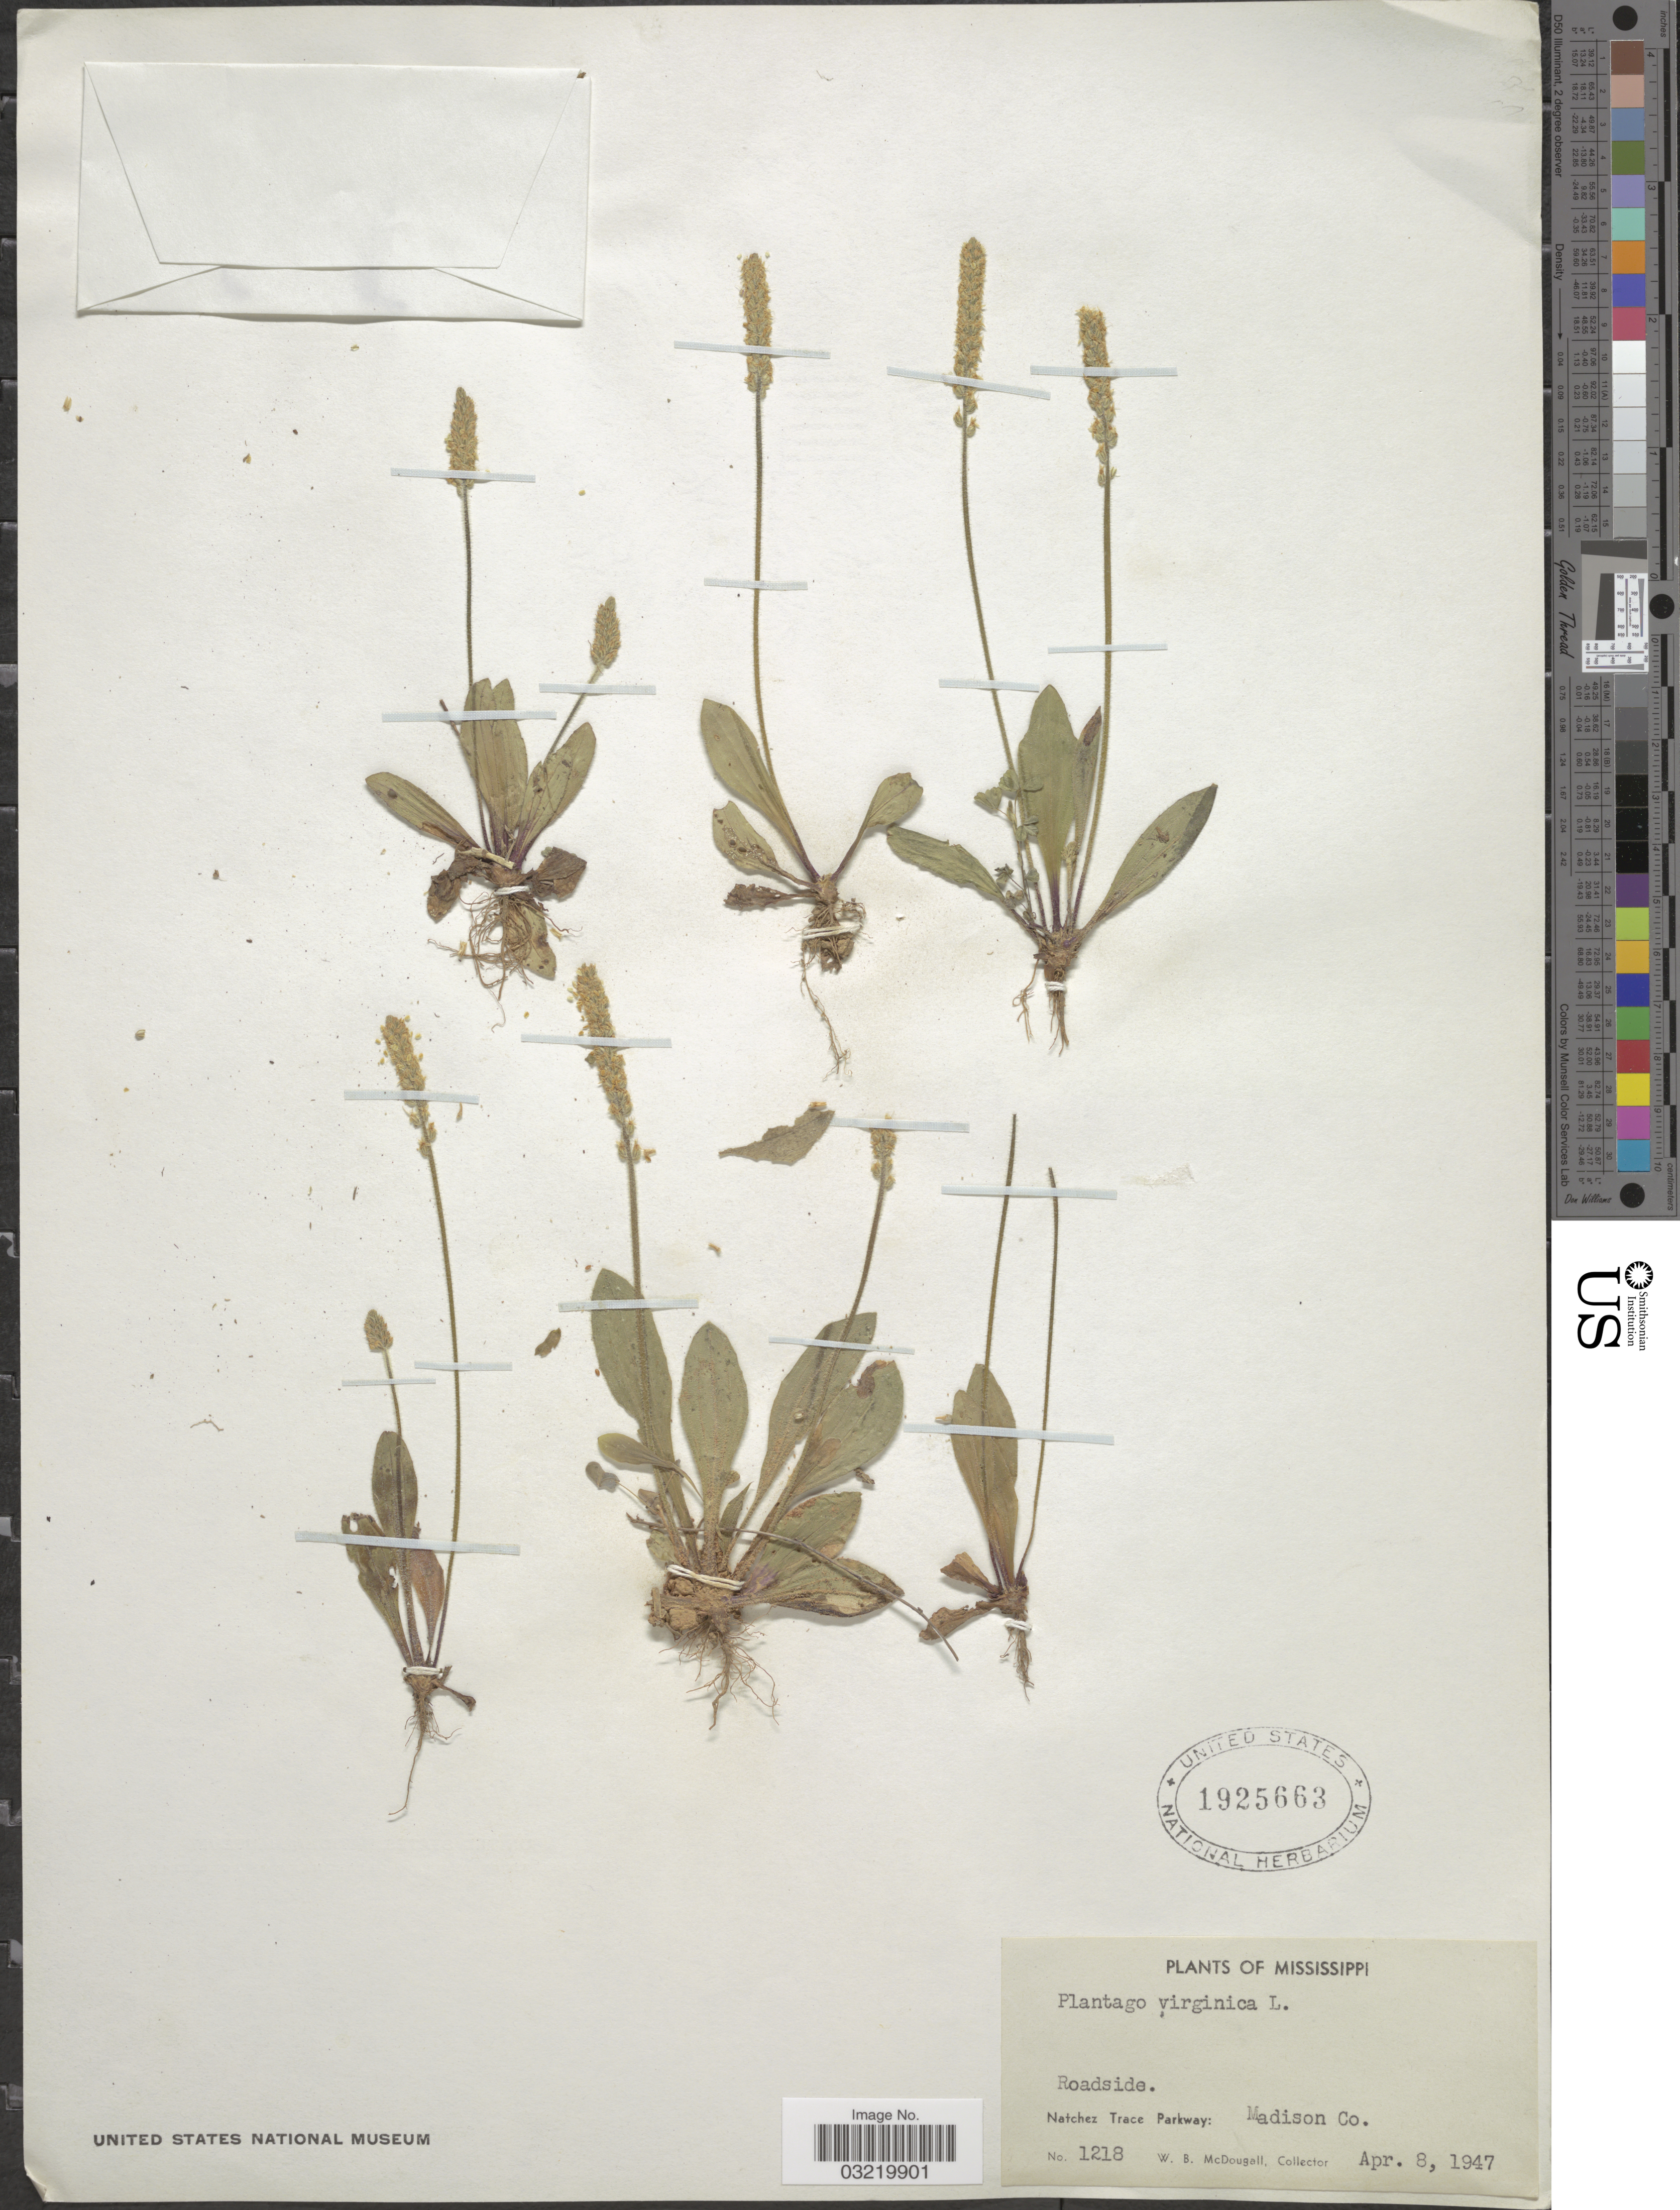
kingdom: Plantae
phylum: Tracheophyta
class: Magnoliopsida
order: Lamiales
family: Plantaginaceae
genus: Plantago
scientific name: Plantago virginica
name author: L.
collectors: W. B. McDougall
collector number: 1218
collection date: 1947-04-08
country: United States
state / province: Mississippi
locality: Roadside. Natchez Trace Parkway: Madison Co.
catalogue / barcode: US 1925663